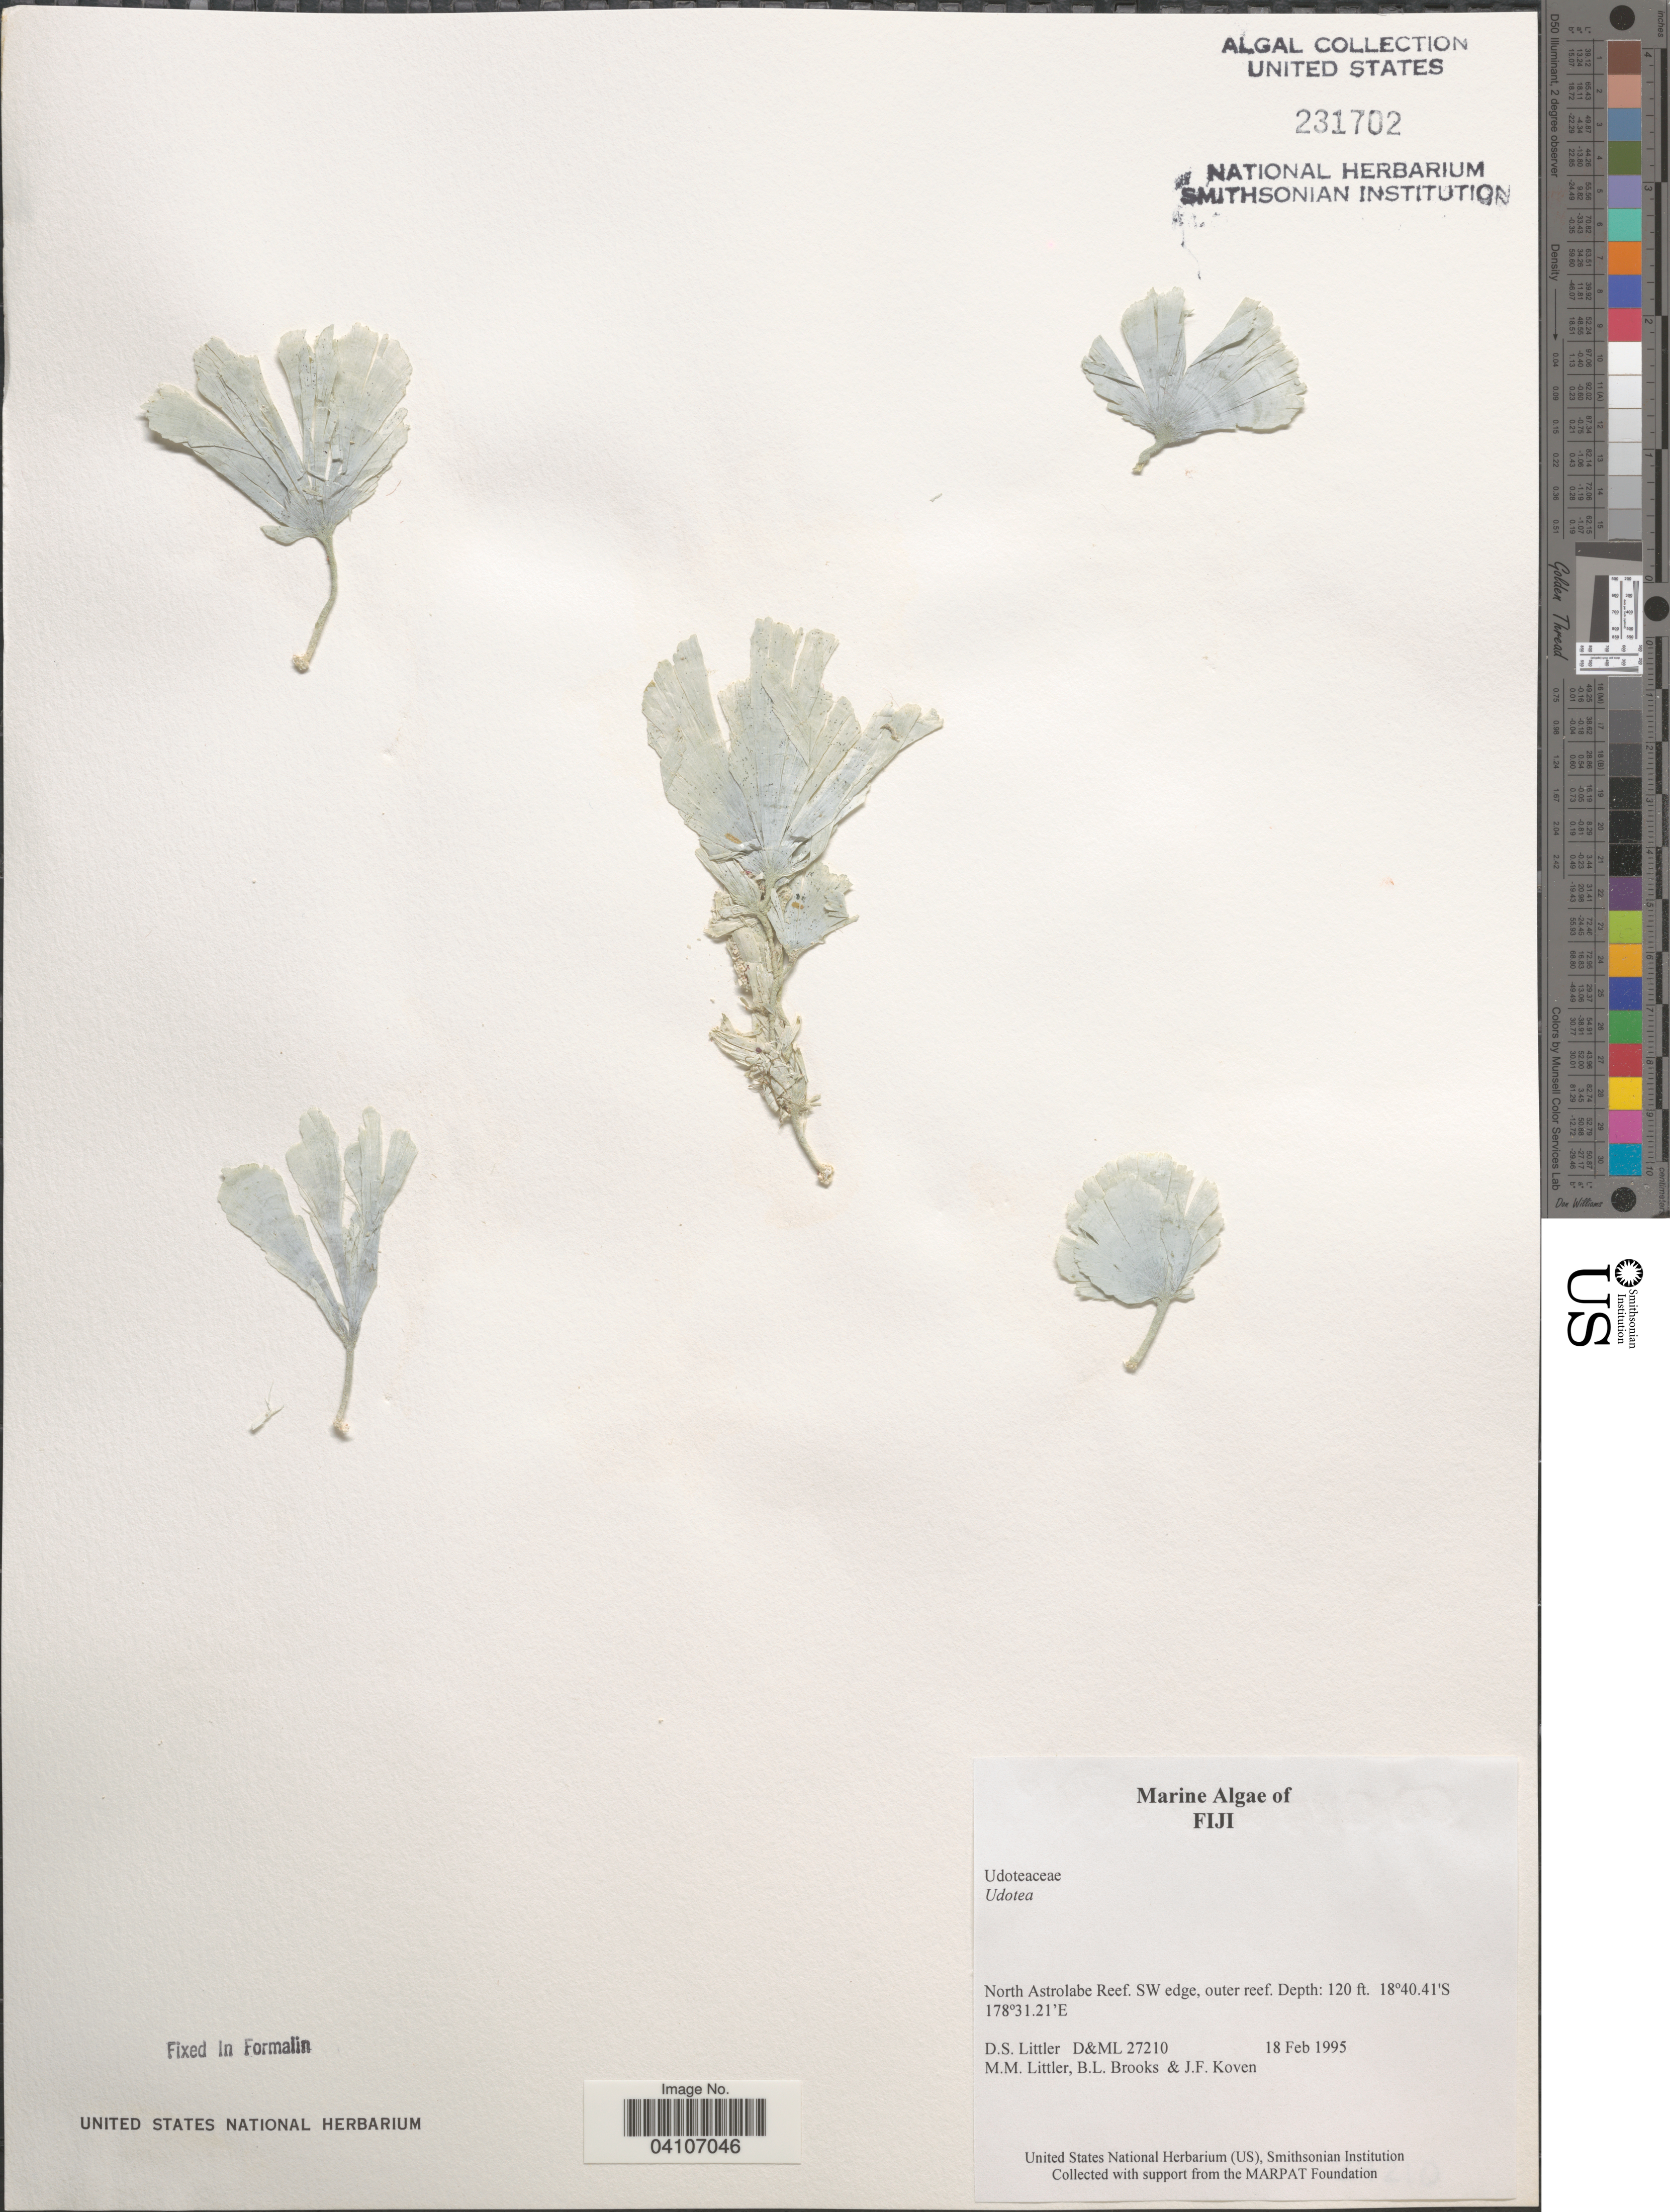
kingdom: Plantae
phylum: Chlorophyta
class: Ulvophyceae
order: Bryopsidales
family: Udoteaceae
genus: Udotea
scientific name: Udotea sp.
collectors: D. S. Littler, B. Brooks & J. Koven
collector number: D&ML27210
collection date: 1995-02-18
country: Fiji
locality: North Astrolabe Reef. SW edge, outer reef.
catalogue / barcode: US 231702